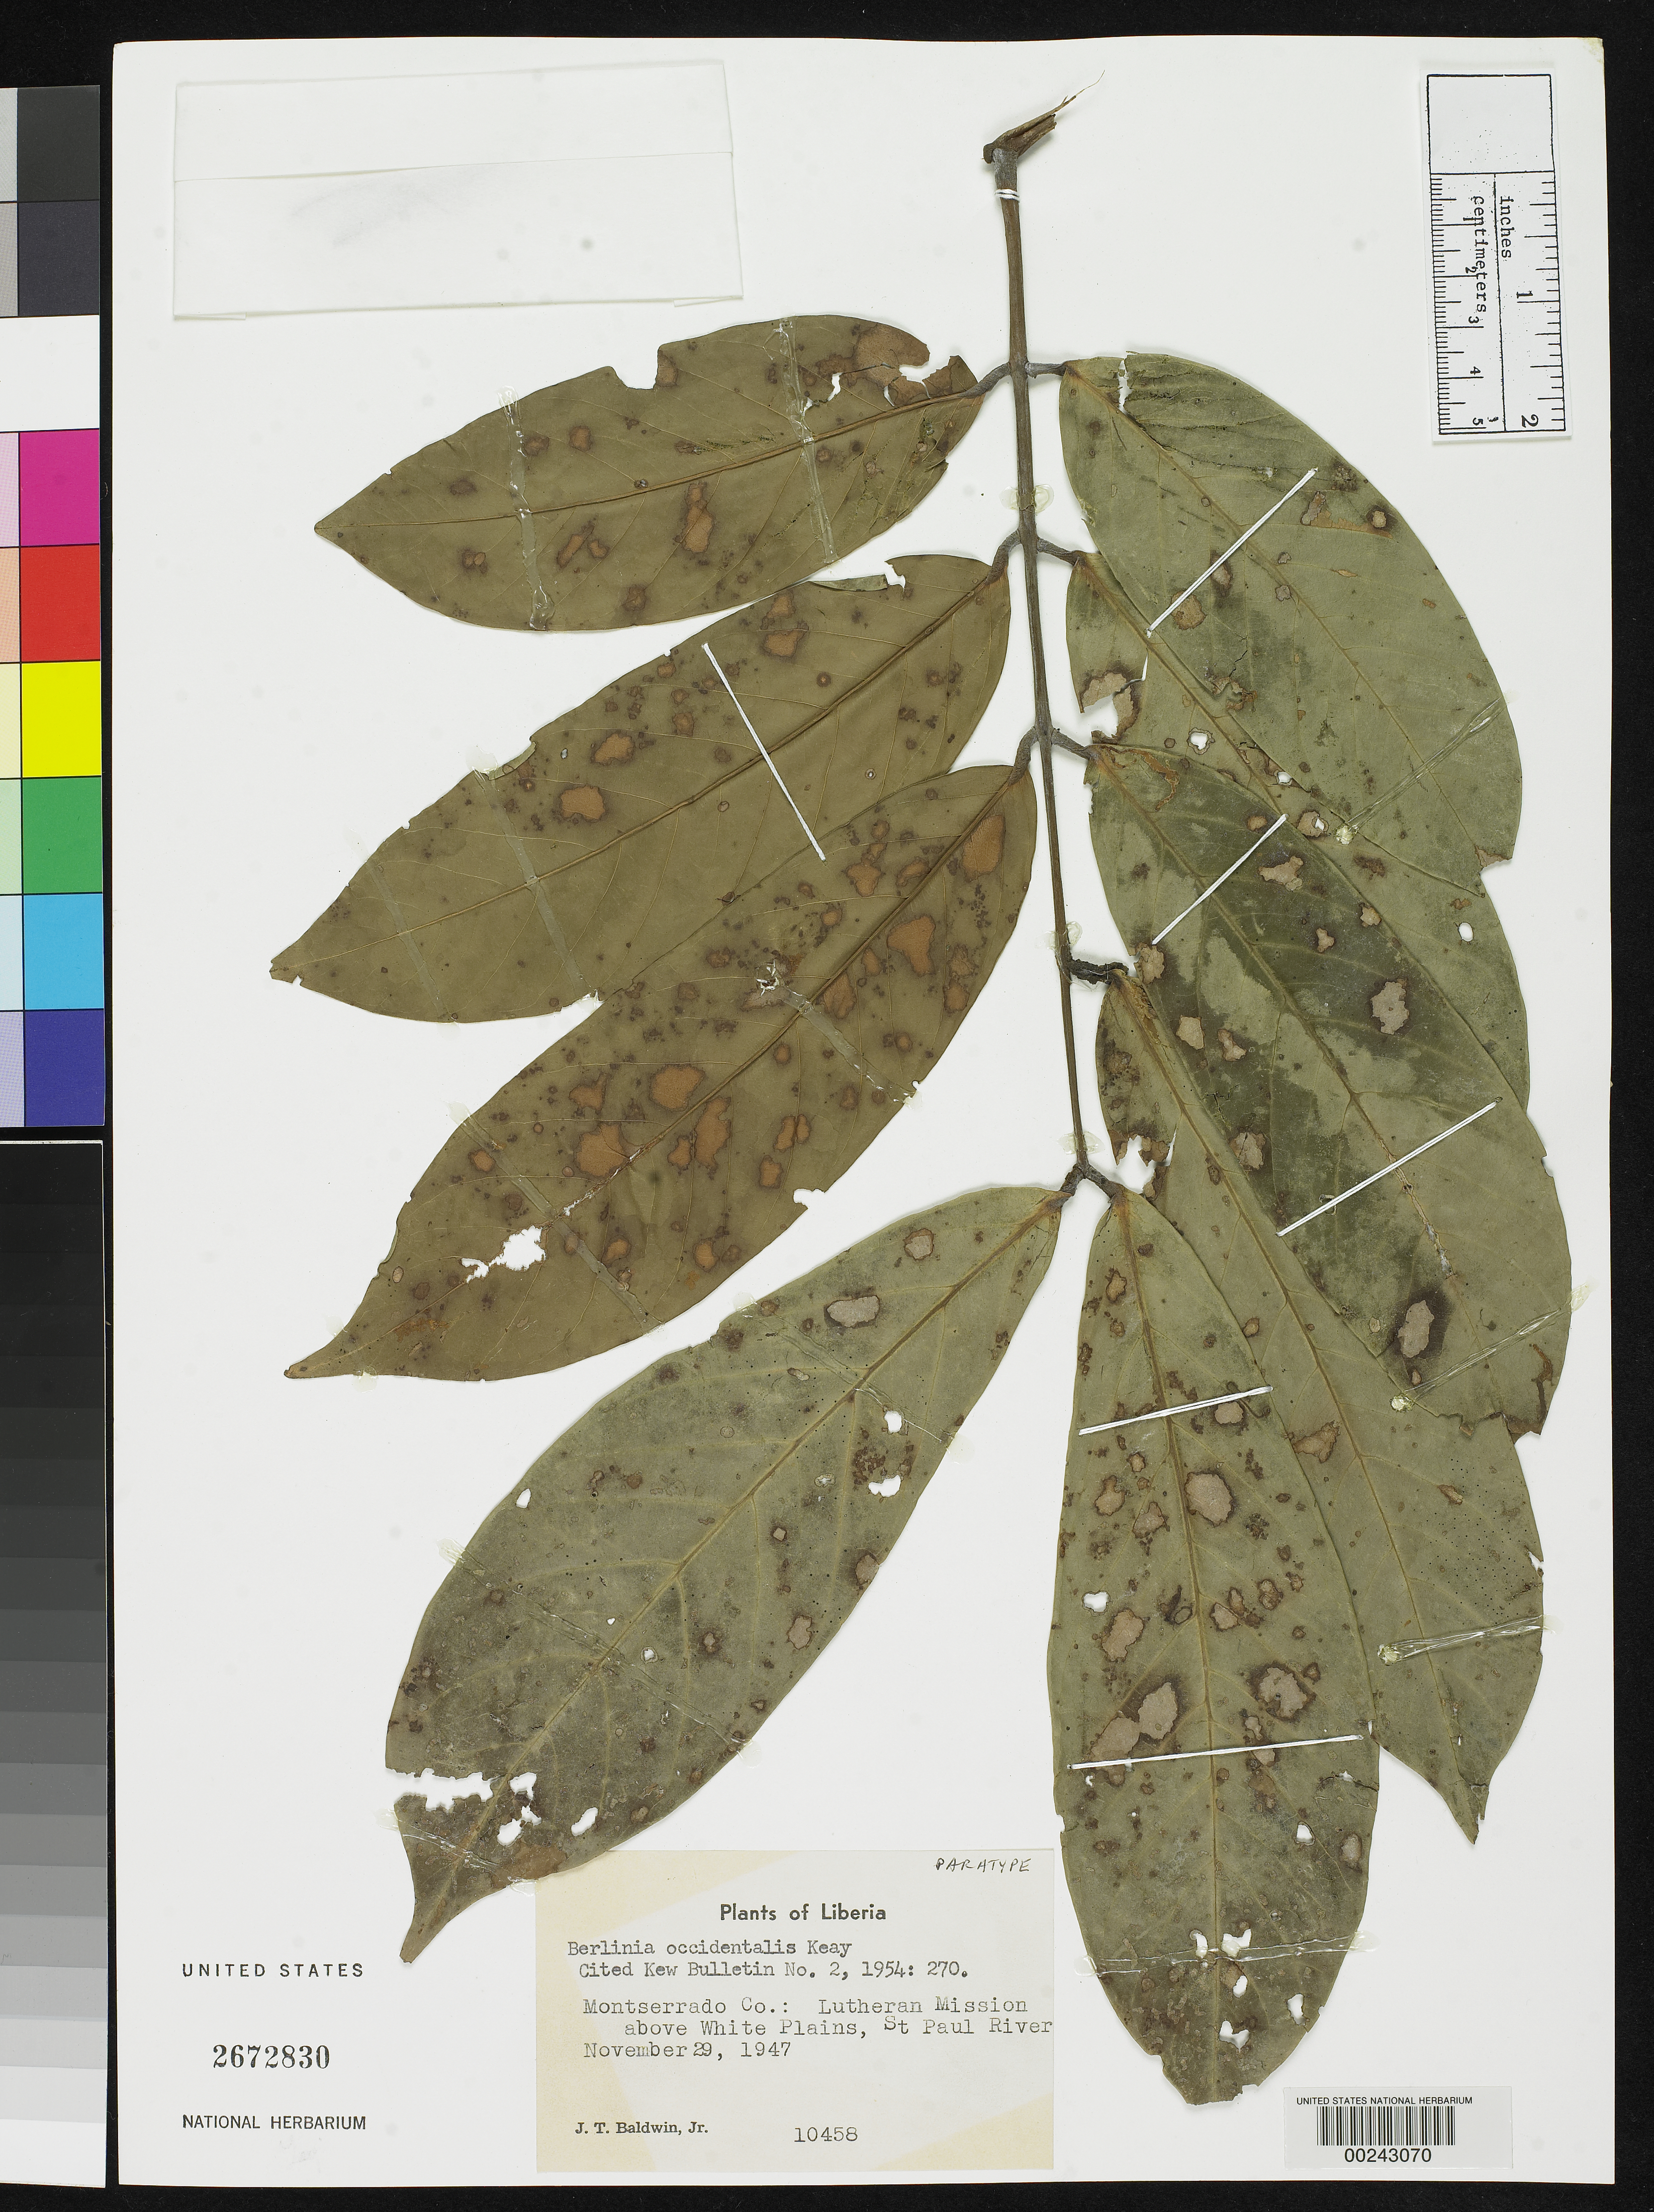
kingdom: Plantae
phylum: Tracheophyta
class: Magnoliopsida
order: Fabales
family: Fabaceae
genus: Berlinia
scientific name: Berlinia occidentalis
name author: Keay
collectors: J. T. Baldwin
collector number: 10458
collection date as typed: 29 Nov 1947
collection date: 1947-11-29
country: Liberia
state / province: Montserrado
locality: Lutheran mission above White Plains, St. Paul River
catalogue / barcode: US 2672830